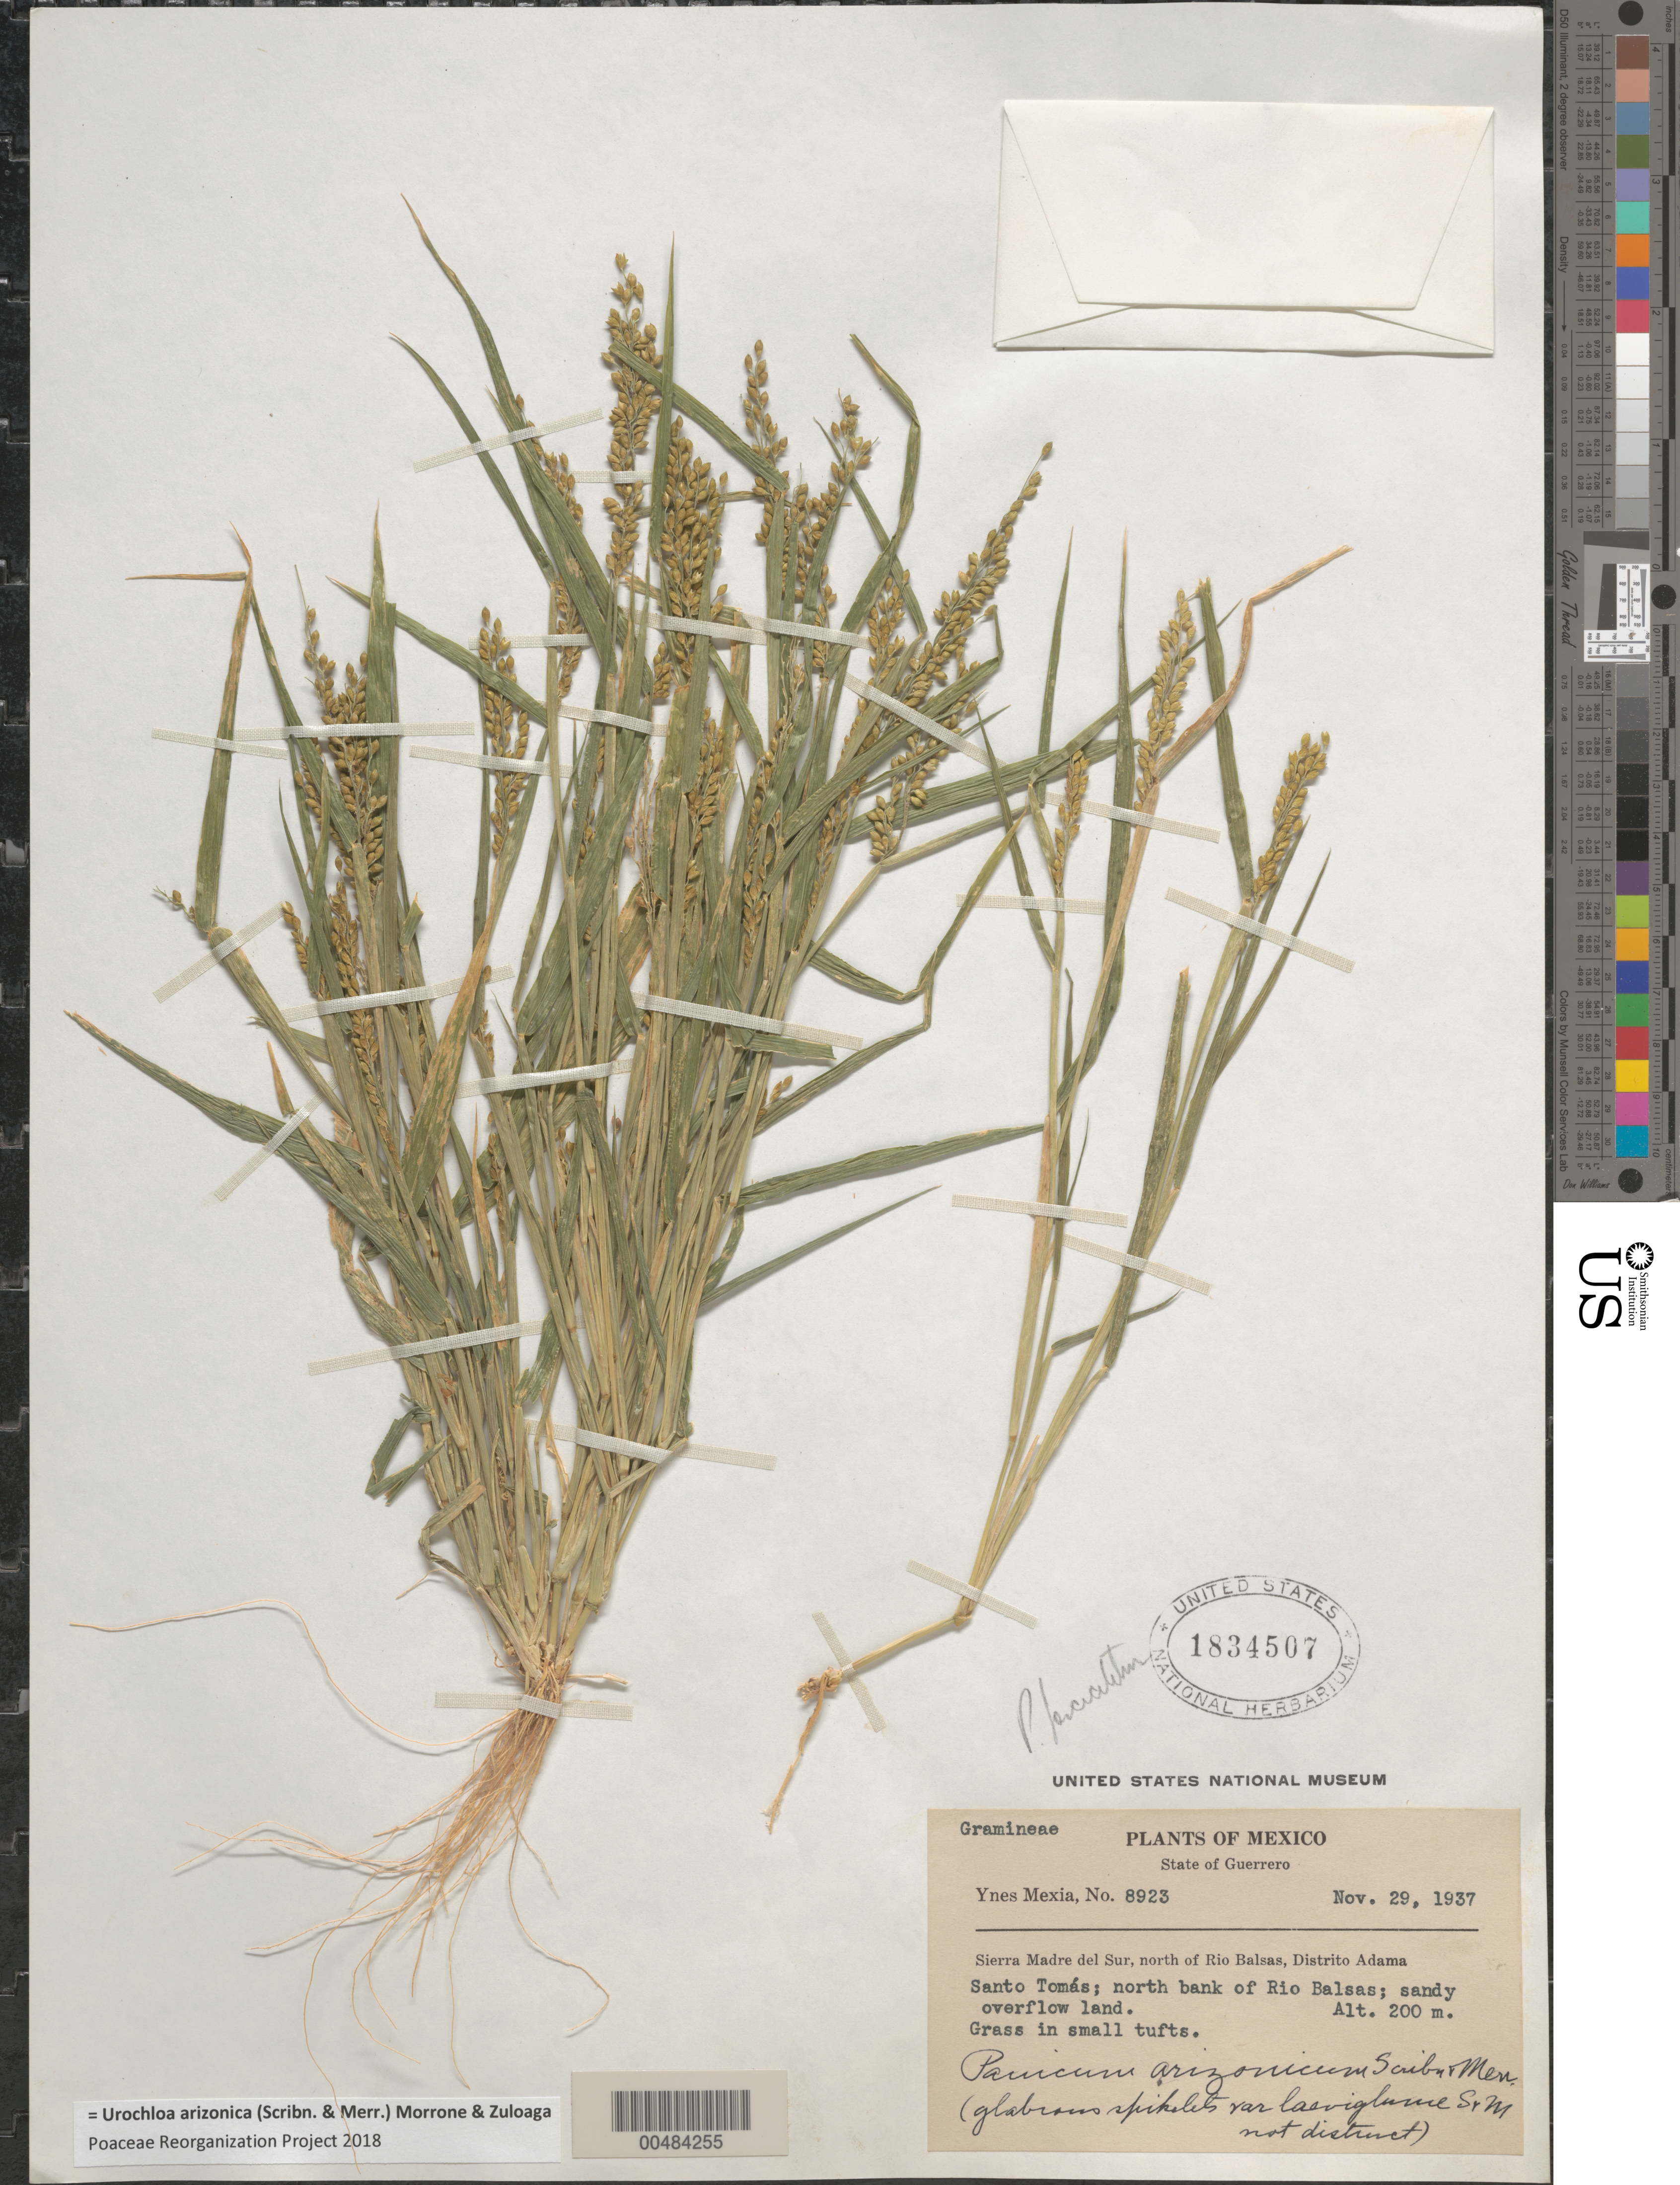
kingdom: Plantae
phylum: Tracheophyta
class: Liliopsida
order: Poales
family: Poaceae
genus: Brachiaria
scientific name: Brachiaria arizonicum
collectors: Y. Mexia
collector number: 8923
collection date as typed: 29 Nov 1937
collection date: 1937-11-29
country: Mexico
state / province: Guerrero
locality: Sierra Madre del Sur, N of Rio Balsas, Distrito Adama, Santo Tomás, N bank of Rio Balsas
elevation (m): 200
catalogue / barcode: US 1834507